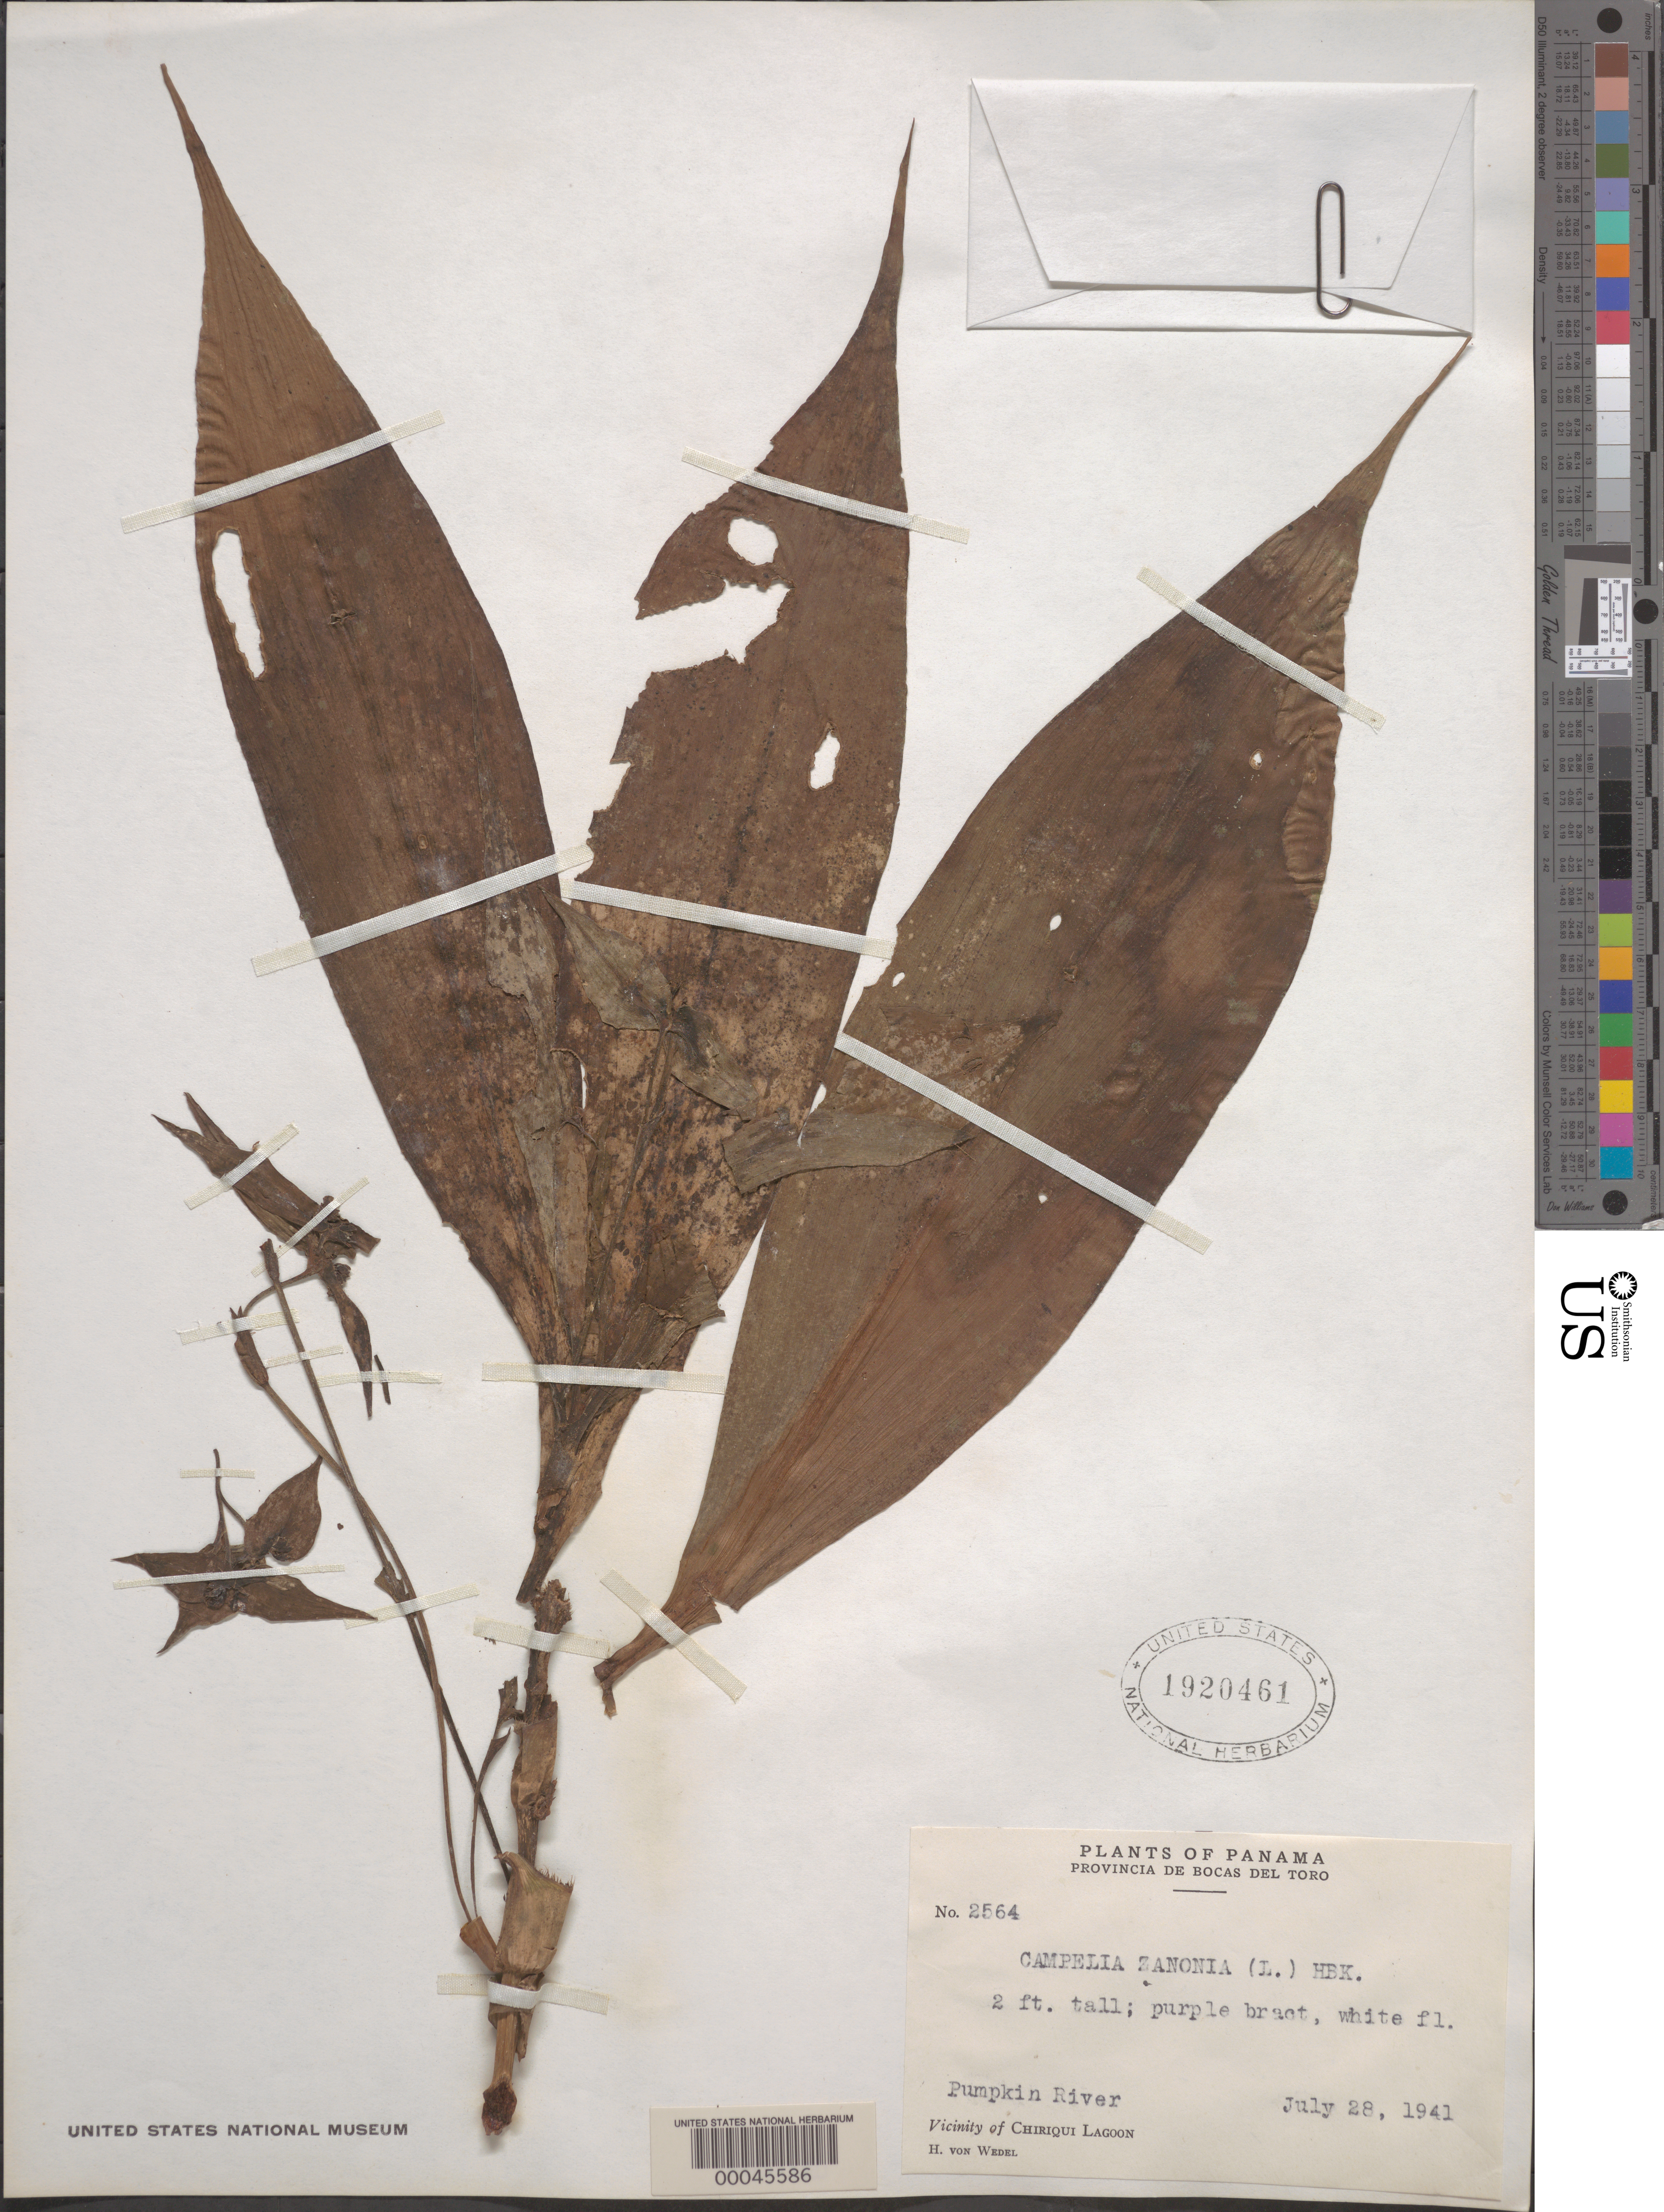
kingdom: Plantae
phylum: Tracheophyta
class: Liliopsida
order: Commelinales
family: Commelinaceae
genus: Tradescantia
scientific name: Tradescantia zanonia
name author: (L.) Sw.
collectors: H. von Wedel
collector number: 2564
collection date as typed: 28 Jul 1941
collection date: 1941-07-28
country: Panama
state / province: Bocas del Toro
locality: Pumpkin River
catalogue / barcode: US 1920461